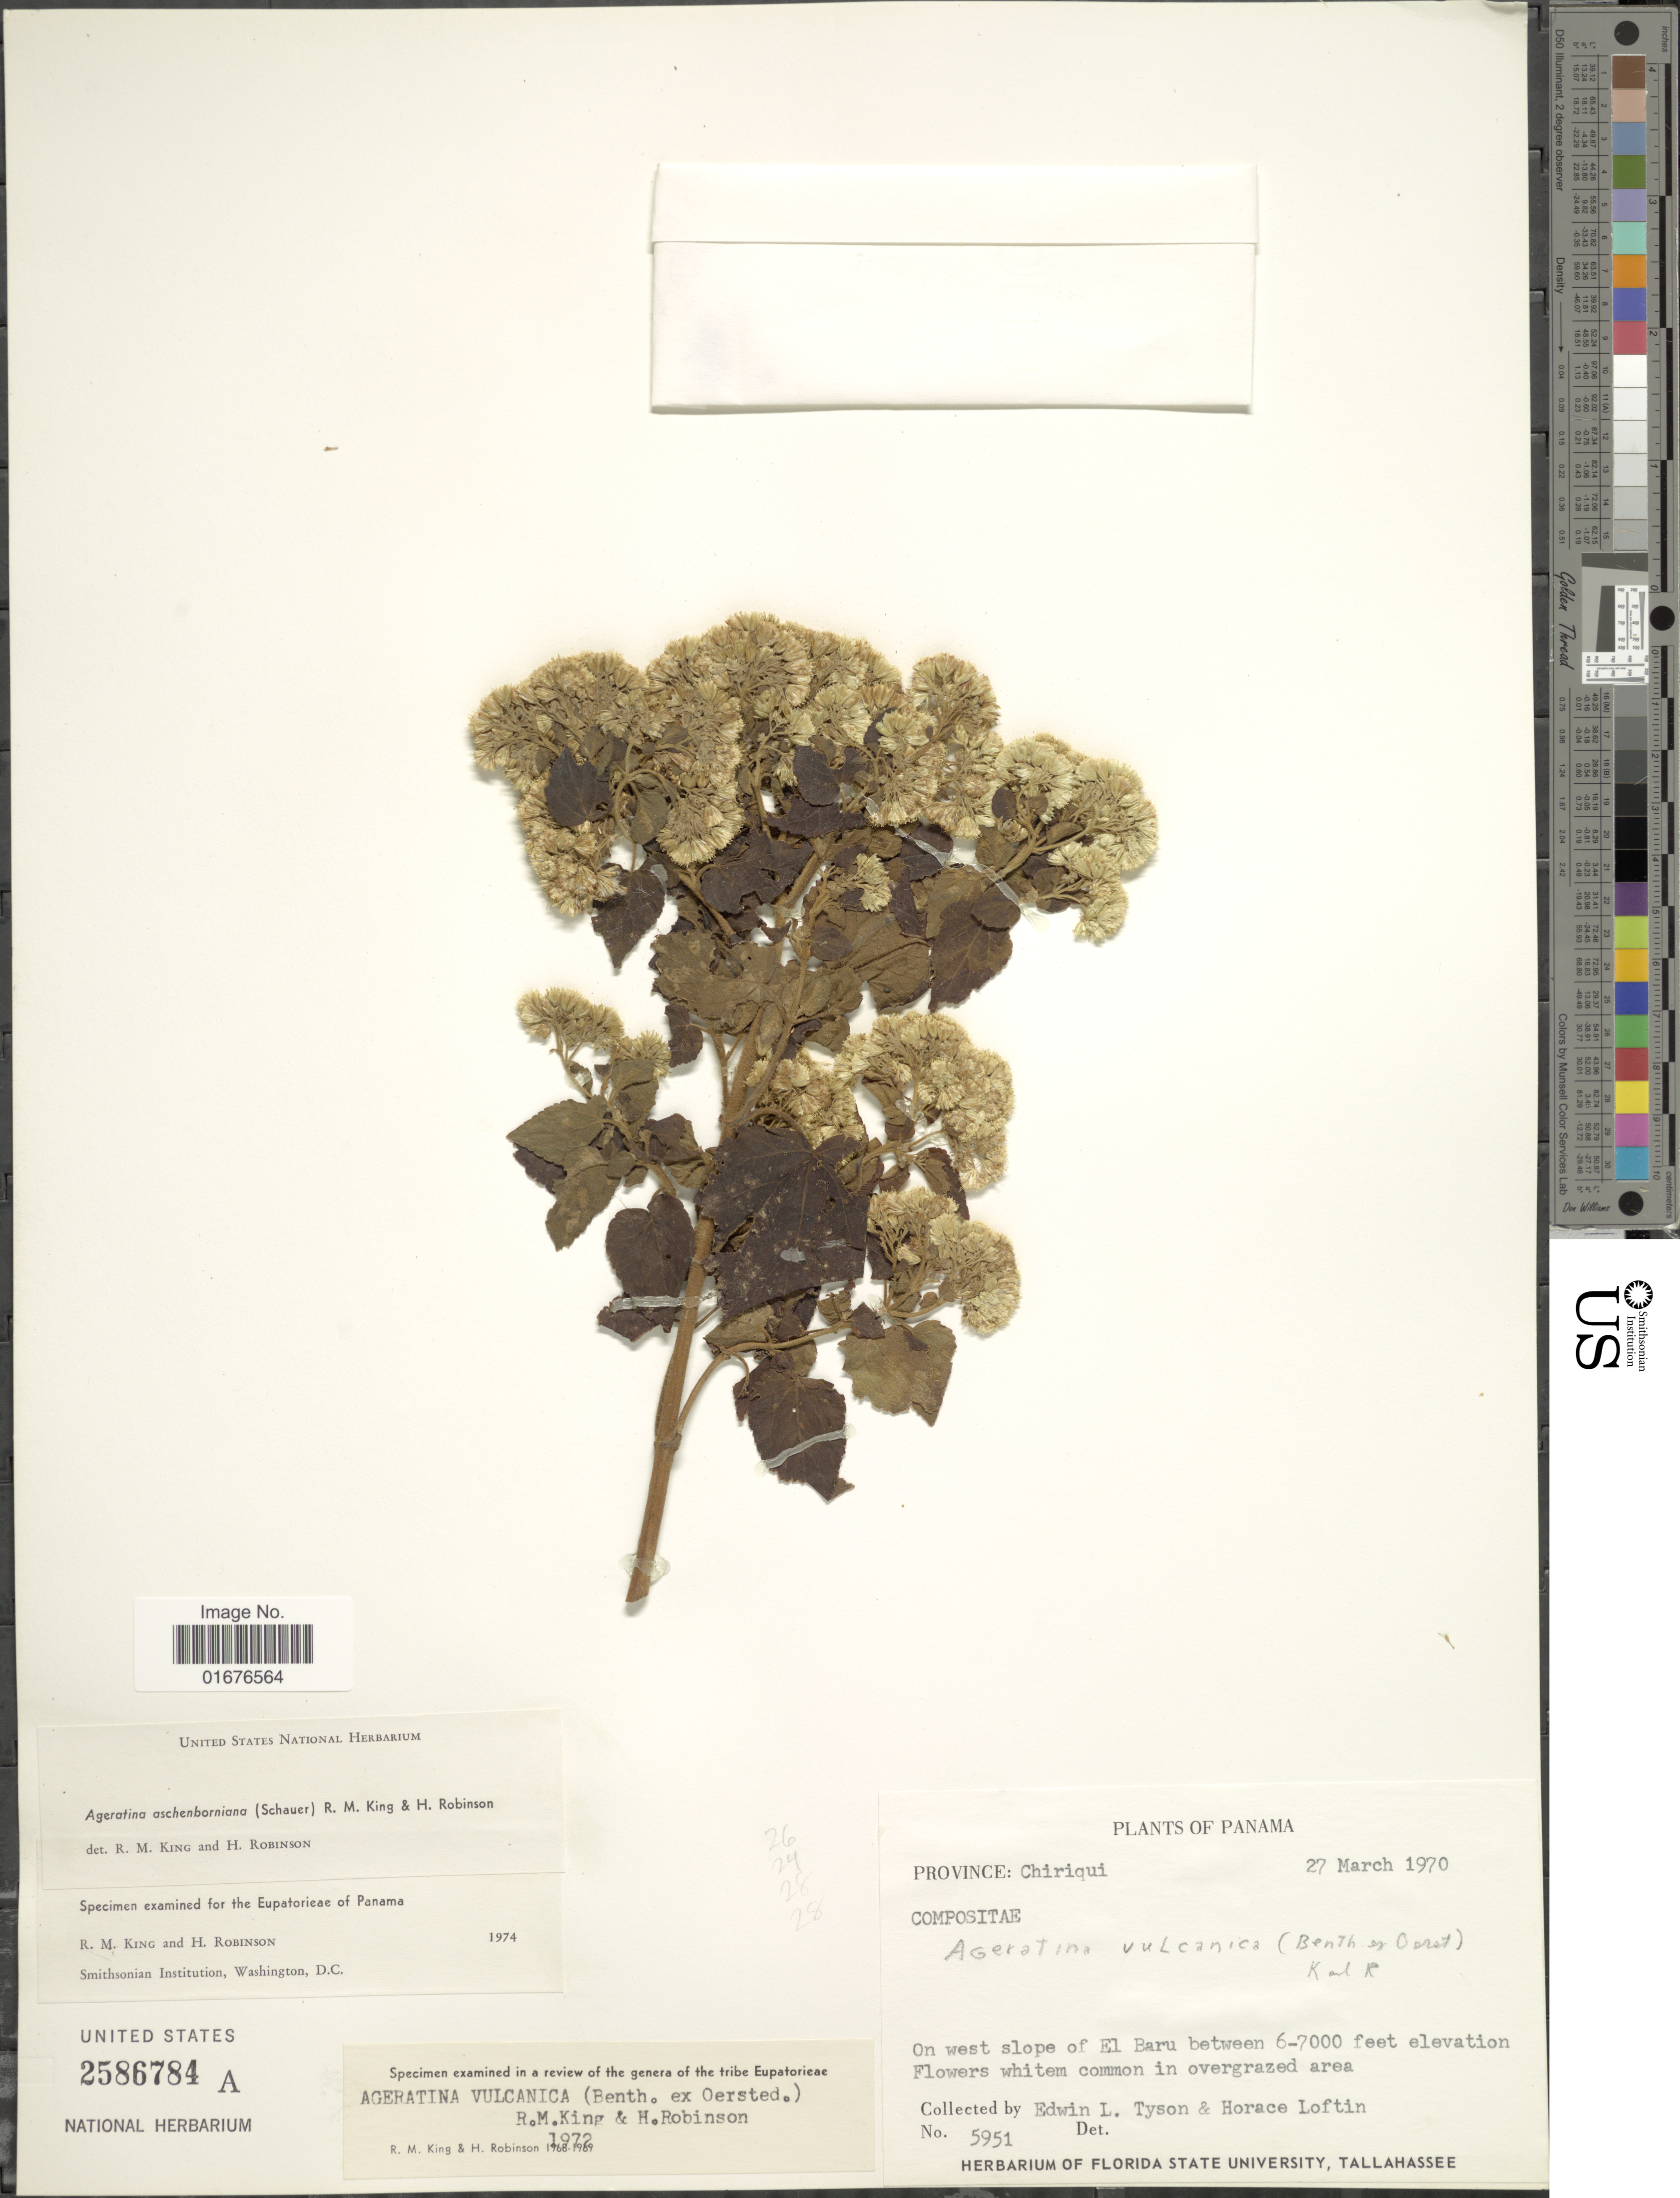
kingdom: Plantae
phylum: Tracheophyta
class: Magnoliopsida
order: Asterales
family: Asteraceae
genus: Ageratina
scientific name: Ageratina pichinchensis var. bustamenta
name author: (DC.) R.M. King & H. Rob.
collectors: E. L. Tyson & H. Loftin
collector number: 5951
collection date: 1970-03-27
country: Panama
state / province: Chiriqui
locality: On west slope of El Baru, common in overgrazed area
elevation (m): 1829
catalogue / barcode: US 2586784A